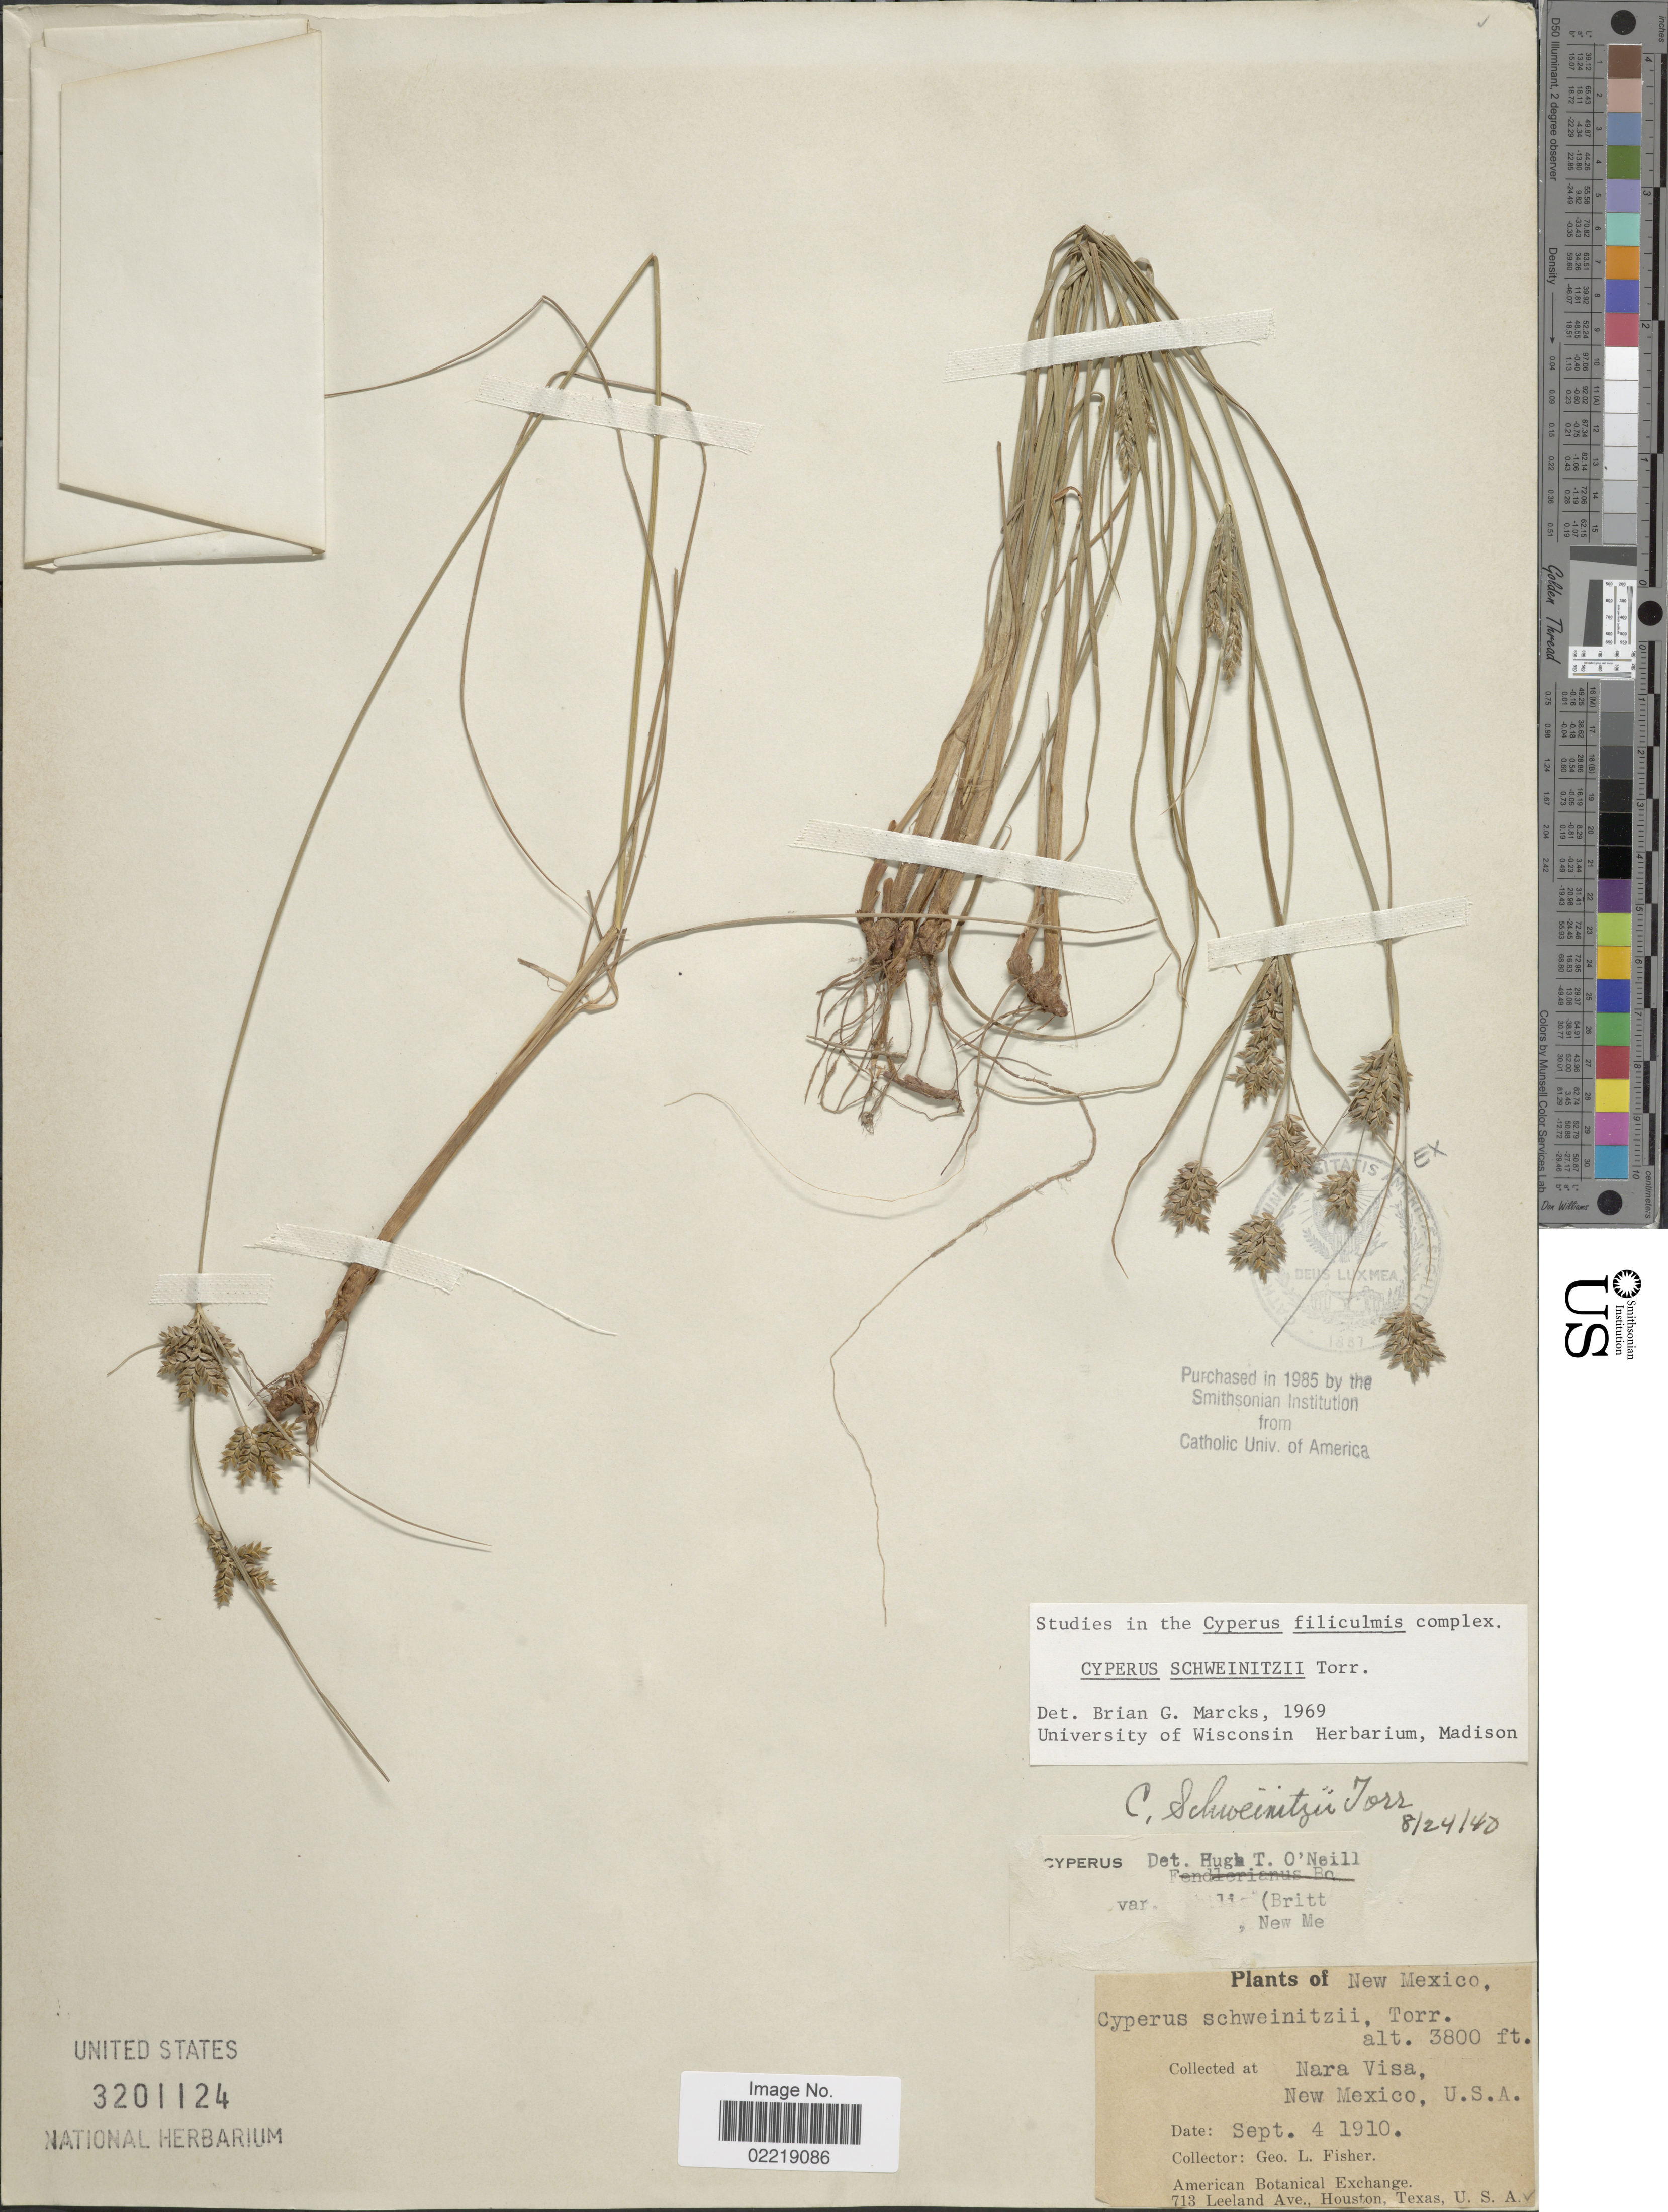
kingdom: Plantae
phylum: Tracheophyta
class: Liliopsida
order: Poales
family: Cyperaceae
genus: Cyperus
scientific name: Cyperus schweinitzii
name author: Torr.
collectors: G. L. Fisher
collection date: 1910-09-04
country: United States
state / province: New Mexico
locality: Nara Visa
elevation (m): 1158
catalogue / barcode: US 3201124